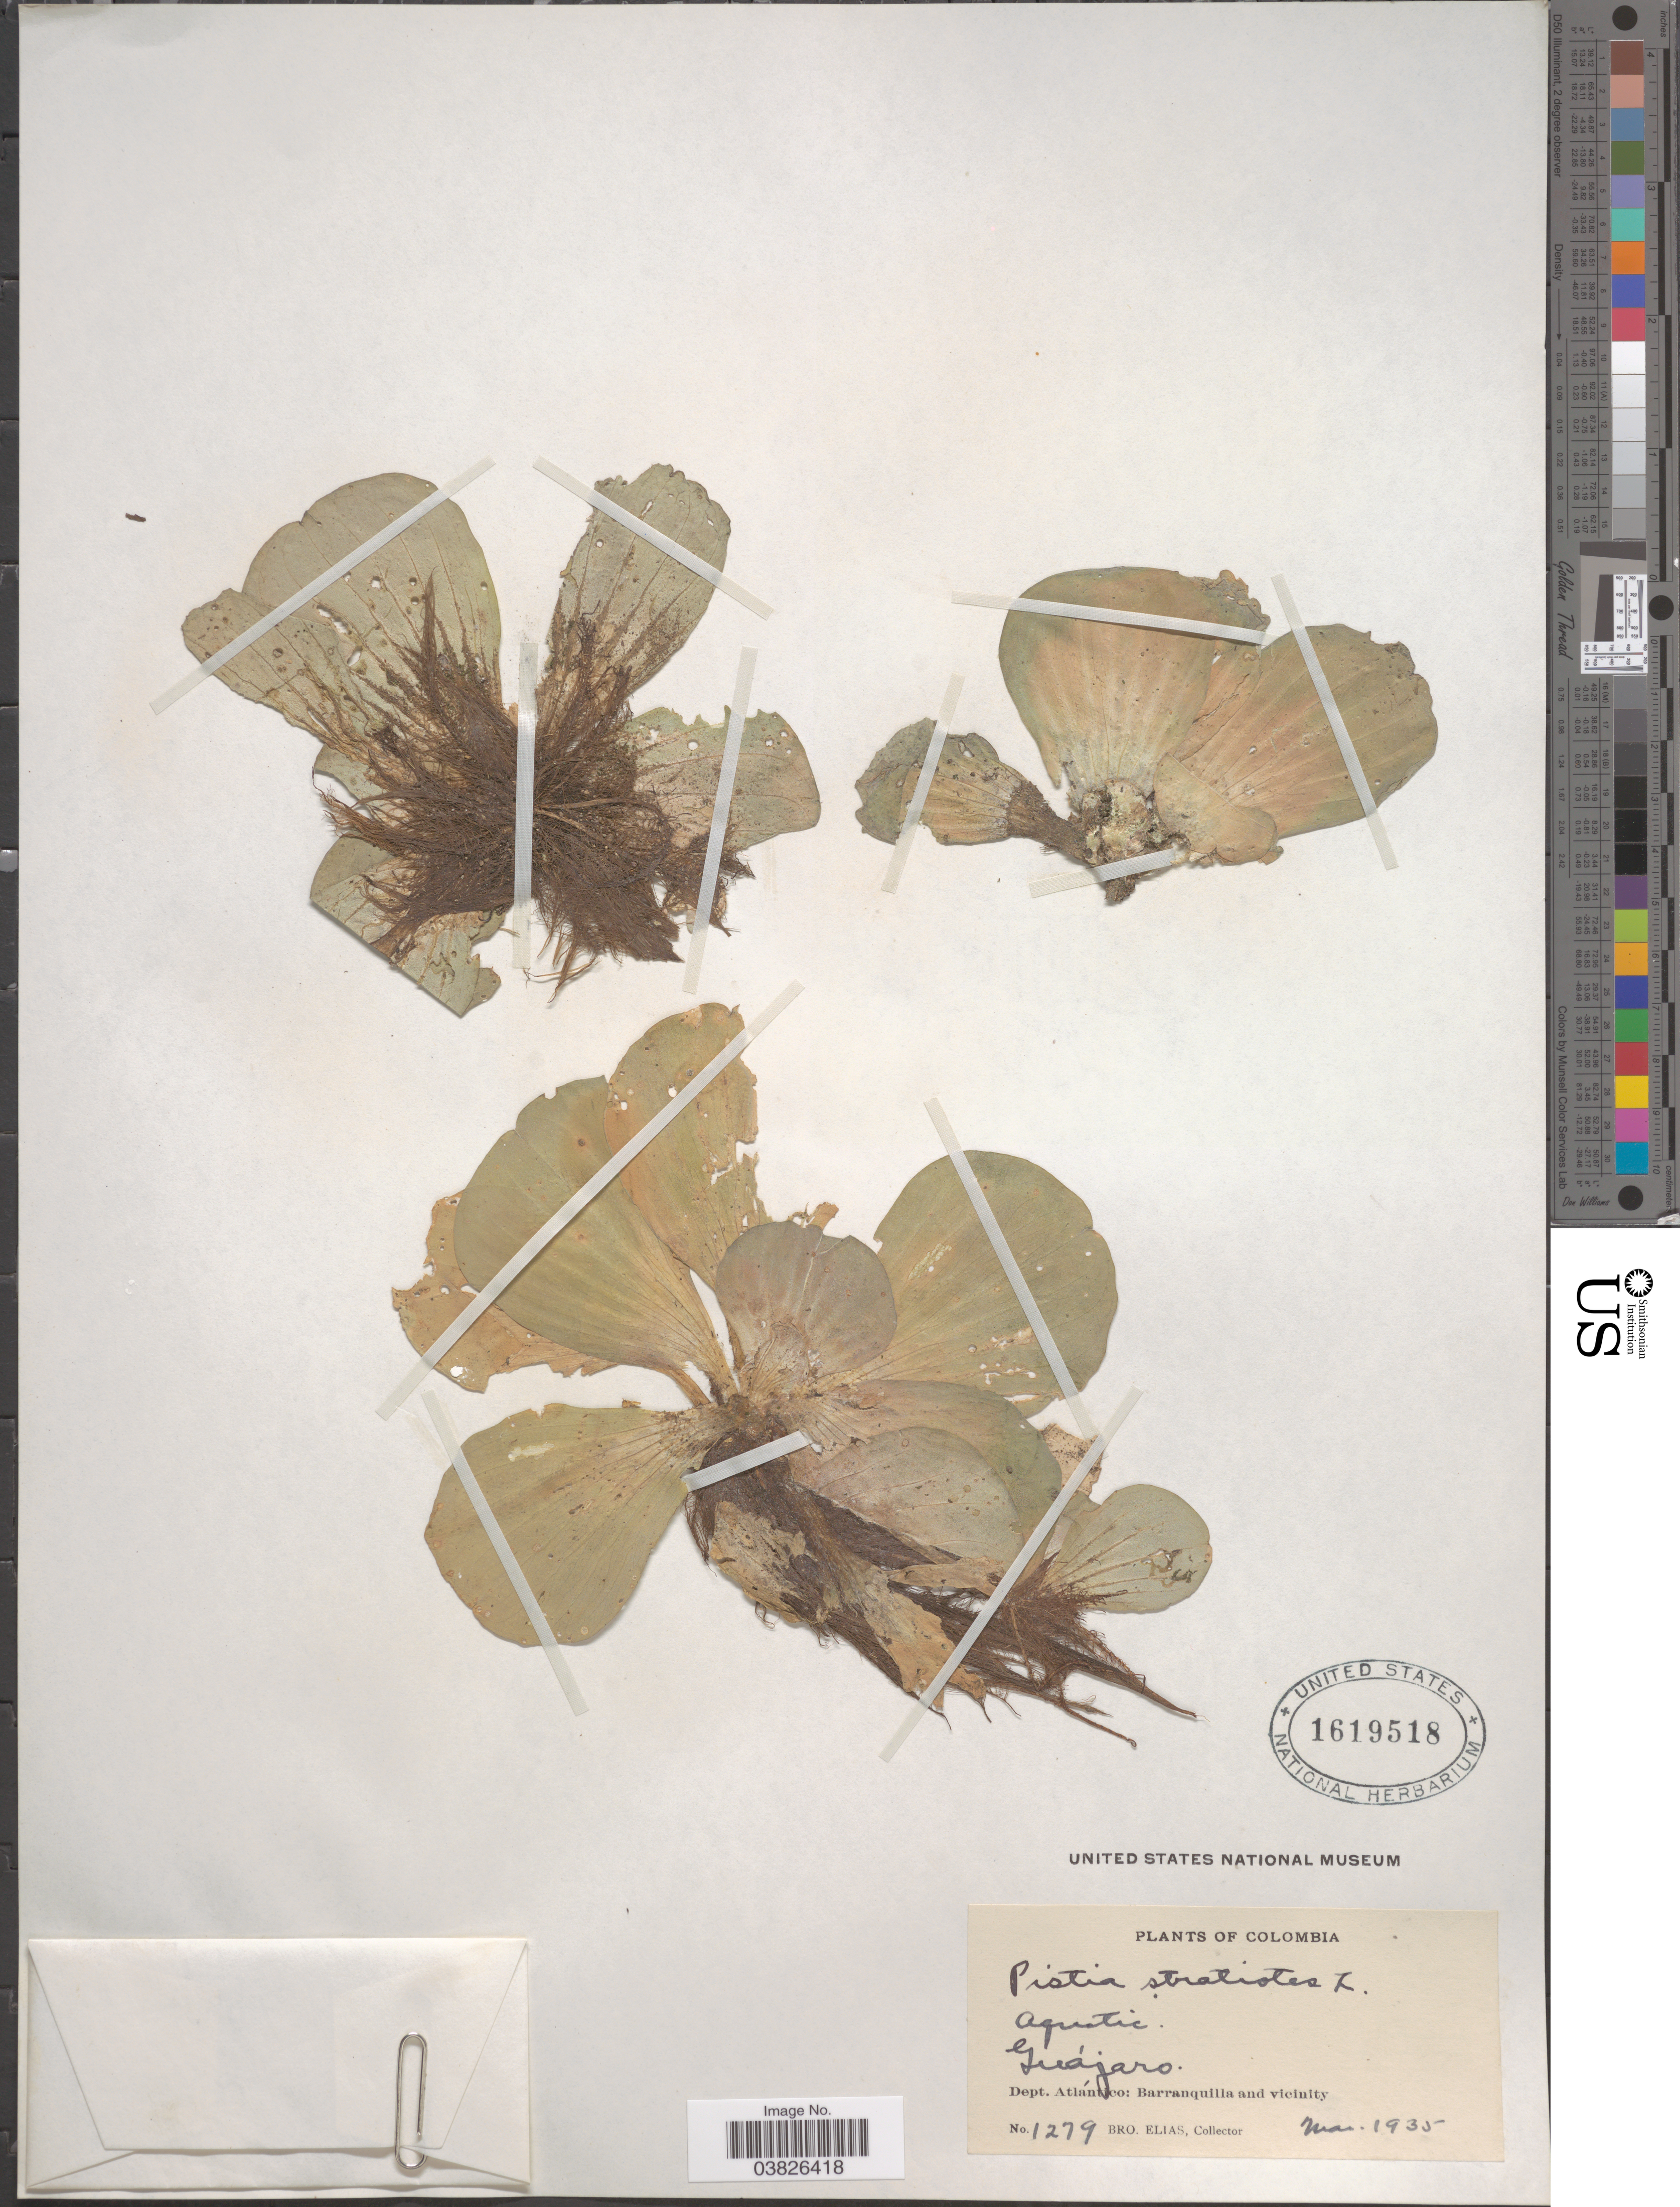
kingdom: Plantae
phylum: Tracheophyta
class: Liliopsida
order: Alismatales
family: Araceae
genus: Pistia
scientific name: Pistia stratiotes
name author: L.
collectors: Bro. Elias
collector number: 1279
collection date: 1935-05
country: Colombia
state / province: Atlántico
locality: Guájaro [unsure placement] Dept. Atlántico: Barranquilla and vicinity.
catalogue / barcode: US 1619518